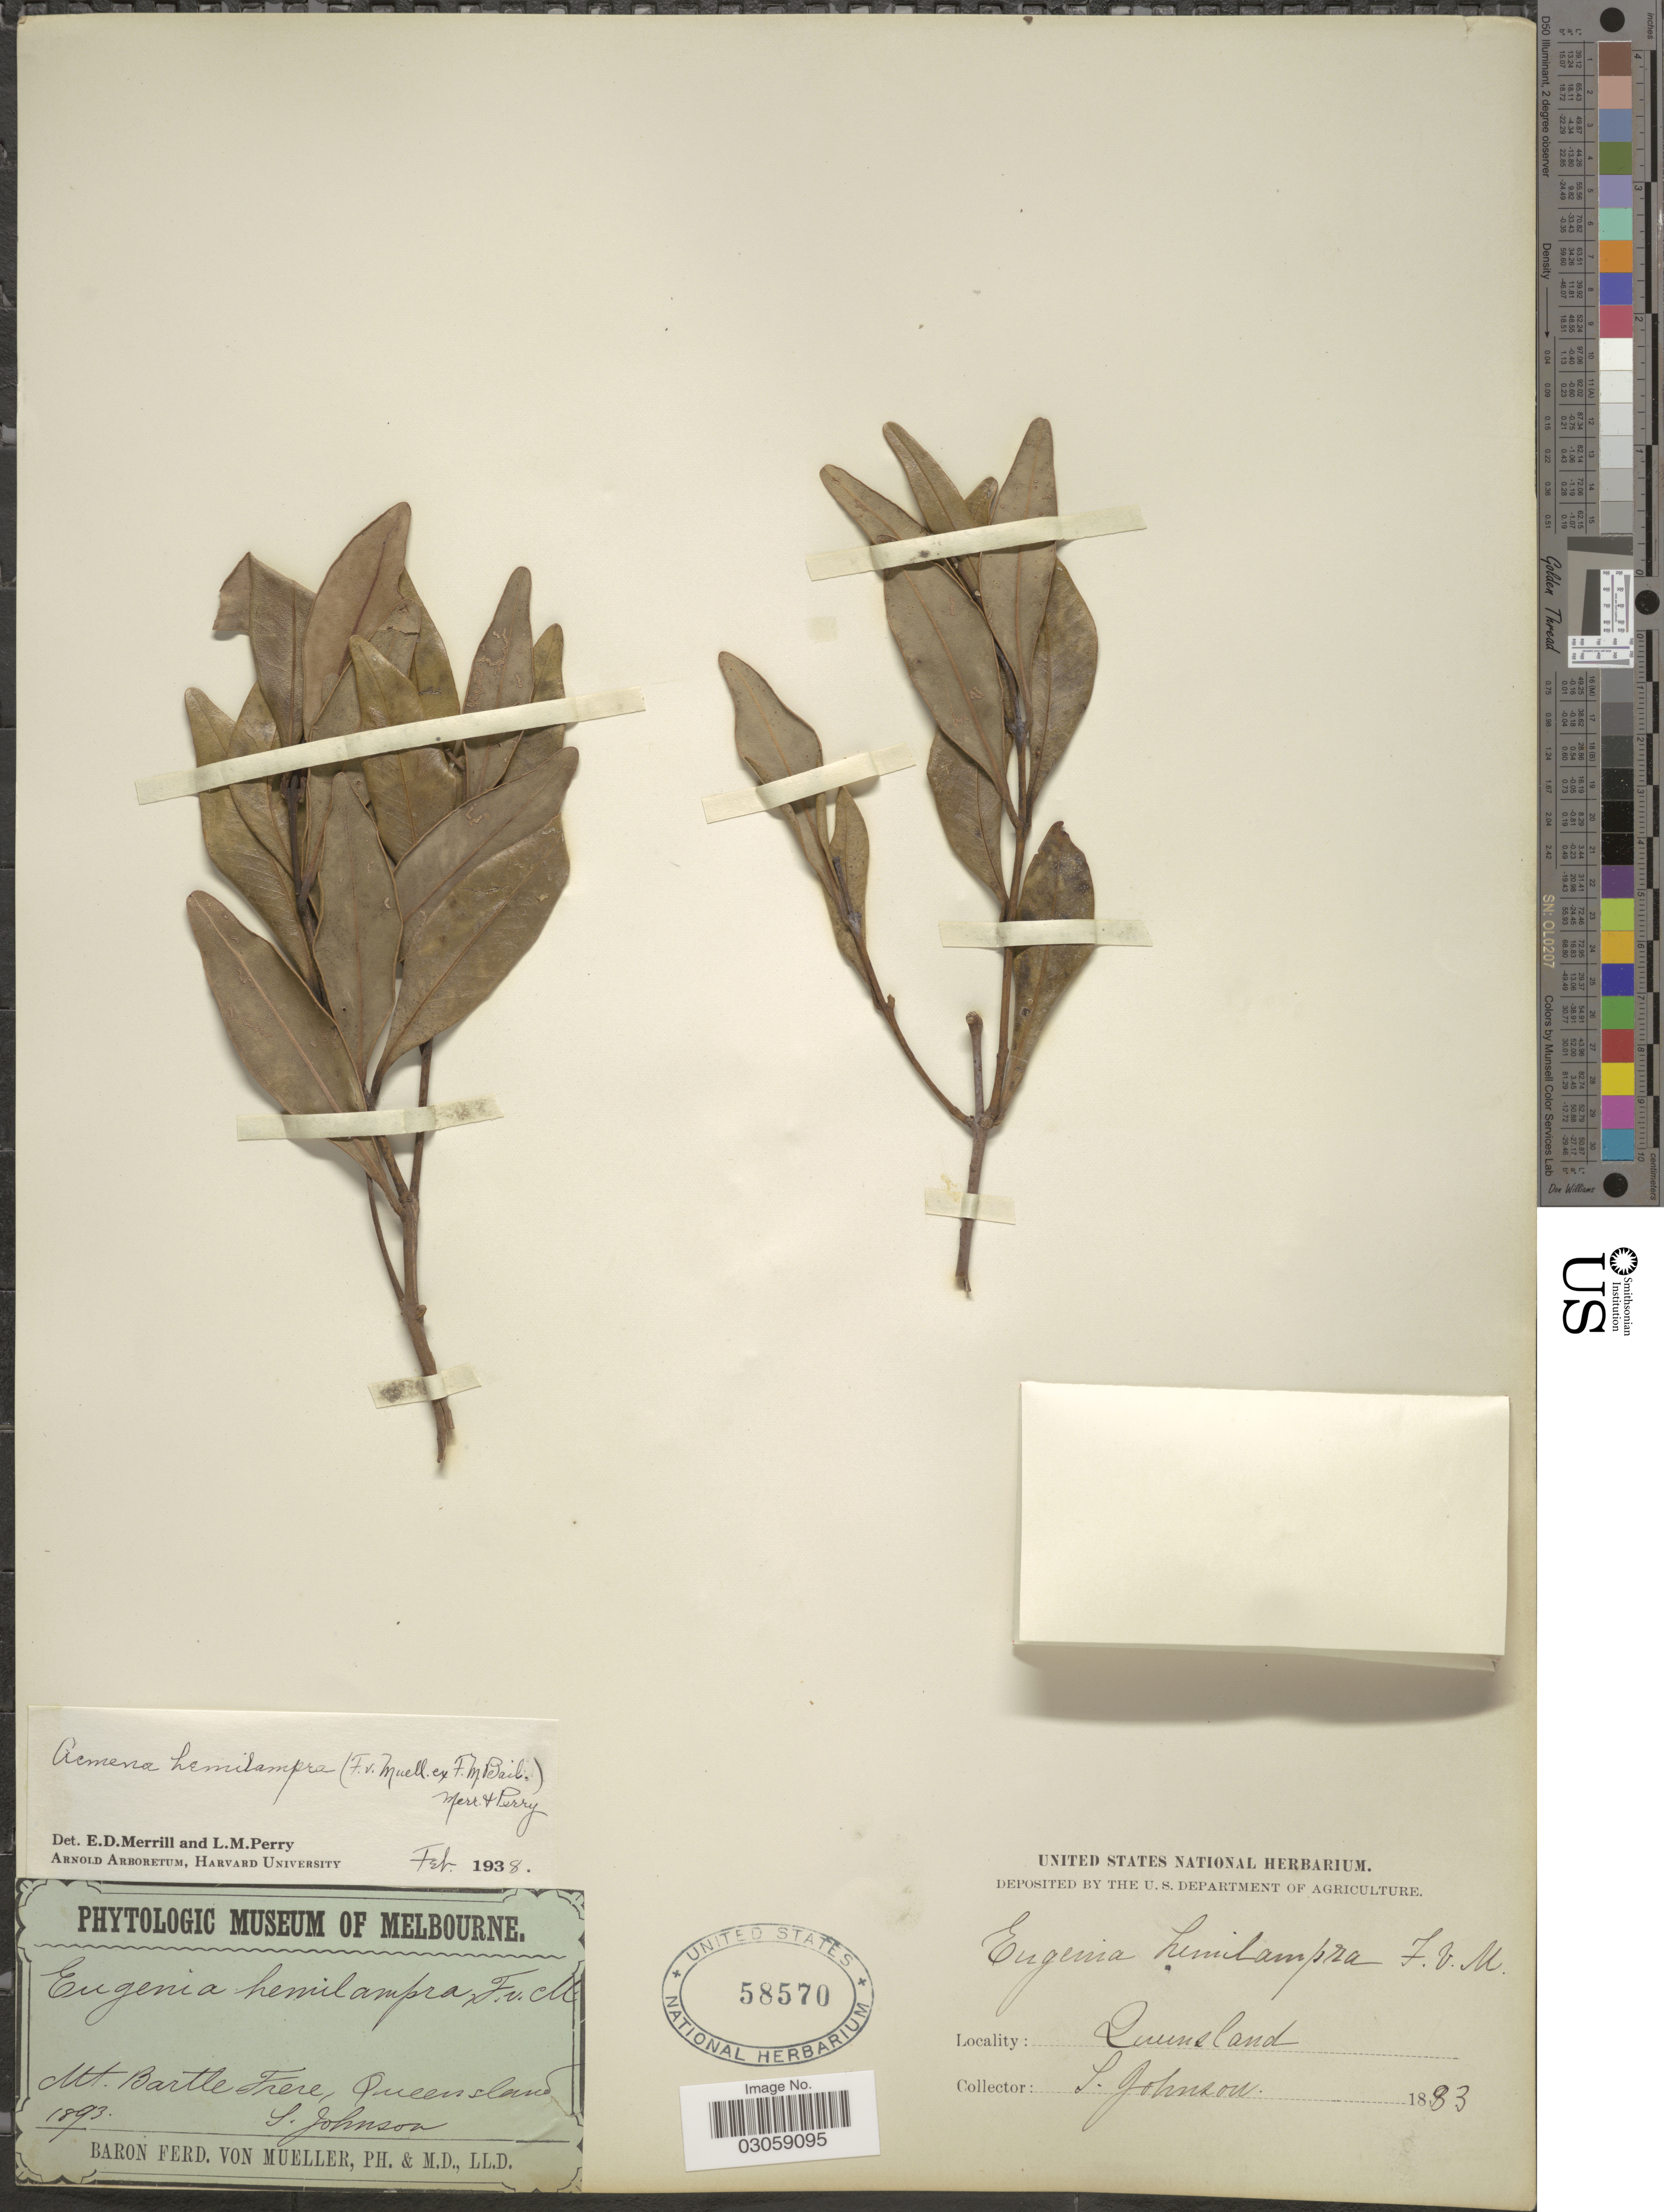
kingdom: Plantae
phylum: Tracheophyta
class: Magnoliopsida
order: Myrtales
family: Myrtaceae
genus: Syzygium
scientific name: Syzygium hemilamprum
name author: (F. Muell.) Craven & Biffin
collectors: S. Johnson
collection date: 1893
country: Australia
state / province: Queensland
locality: Mt. Bartle Frere.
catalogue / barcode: US 58570